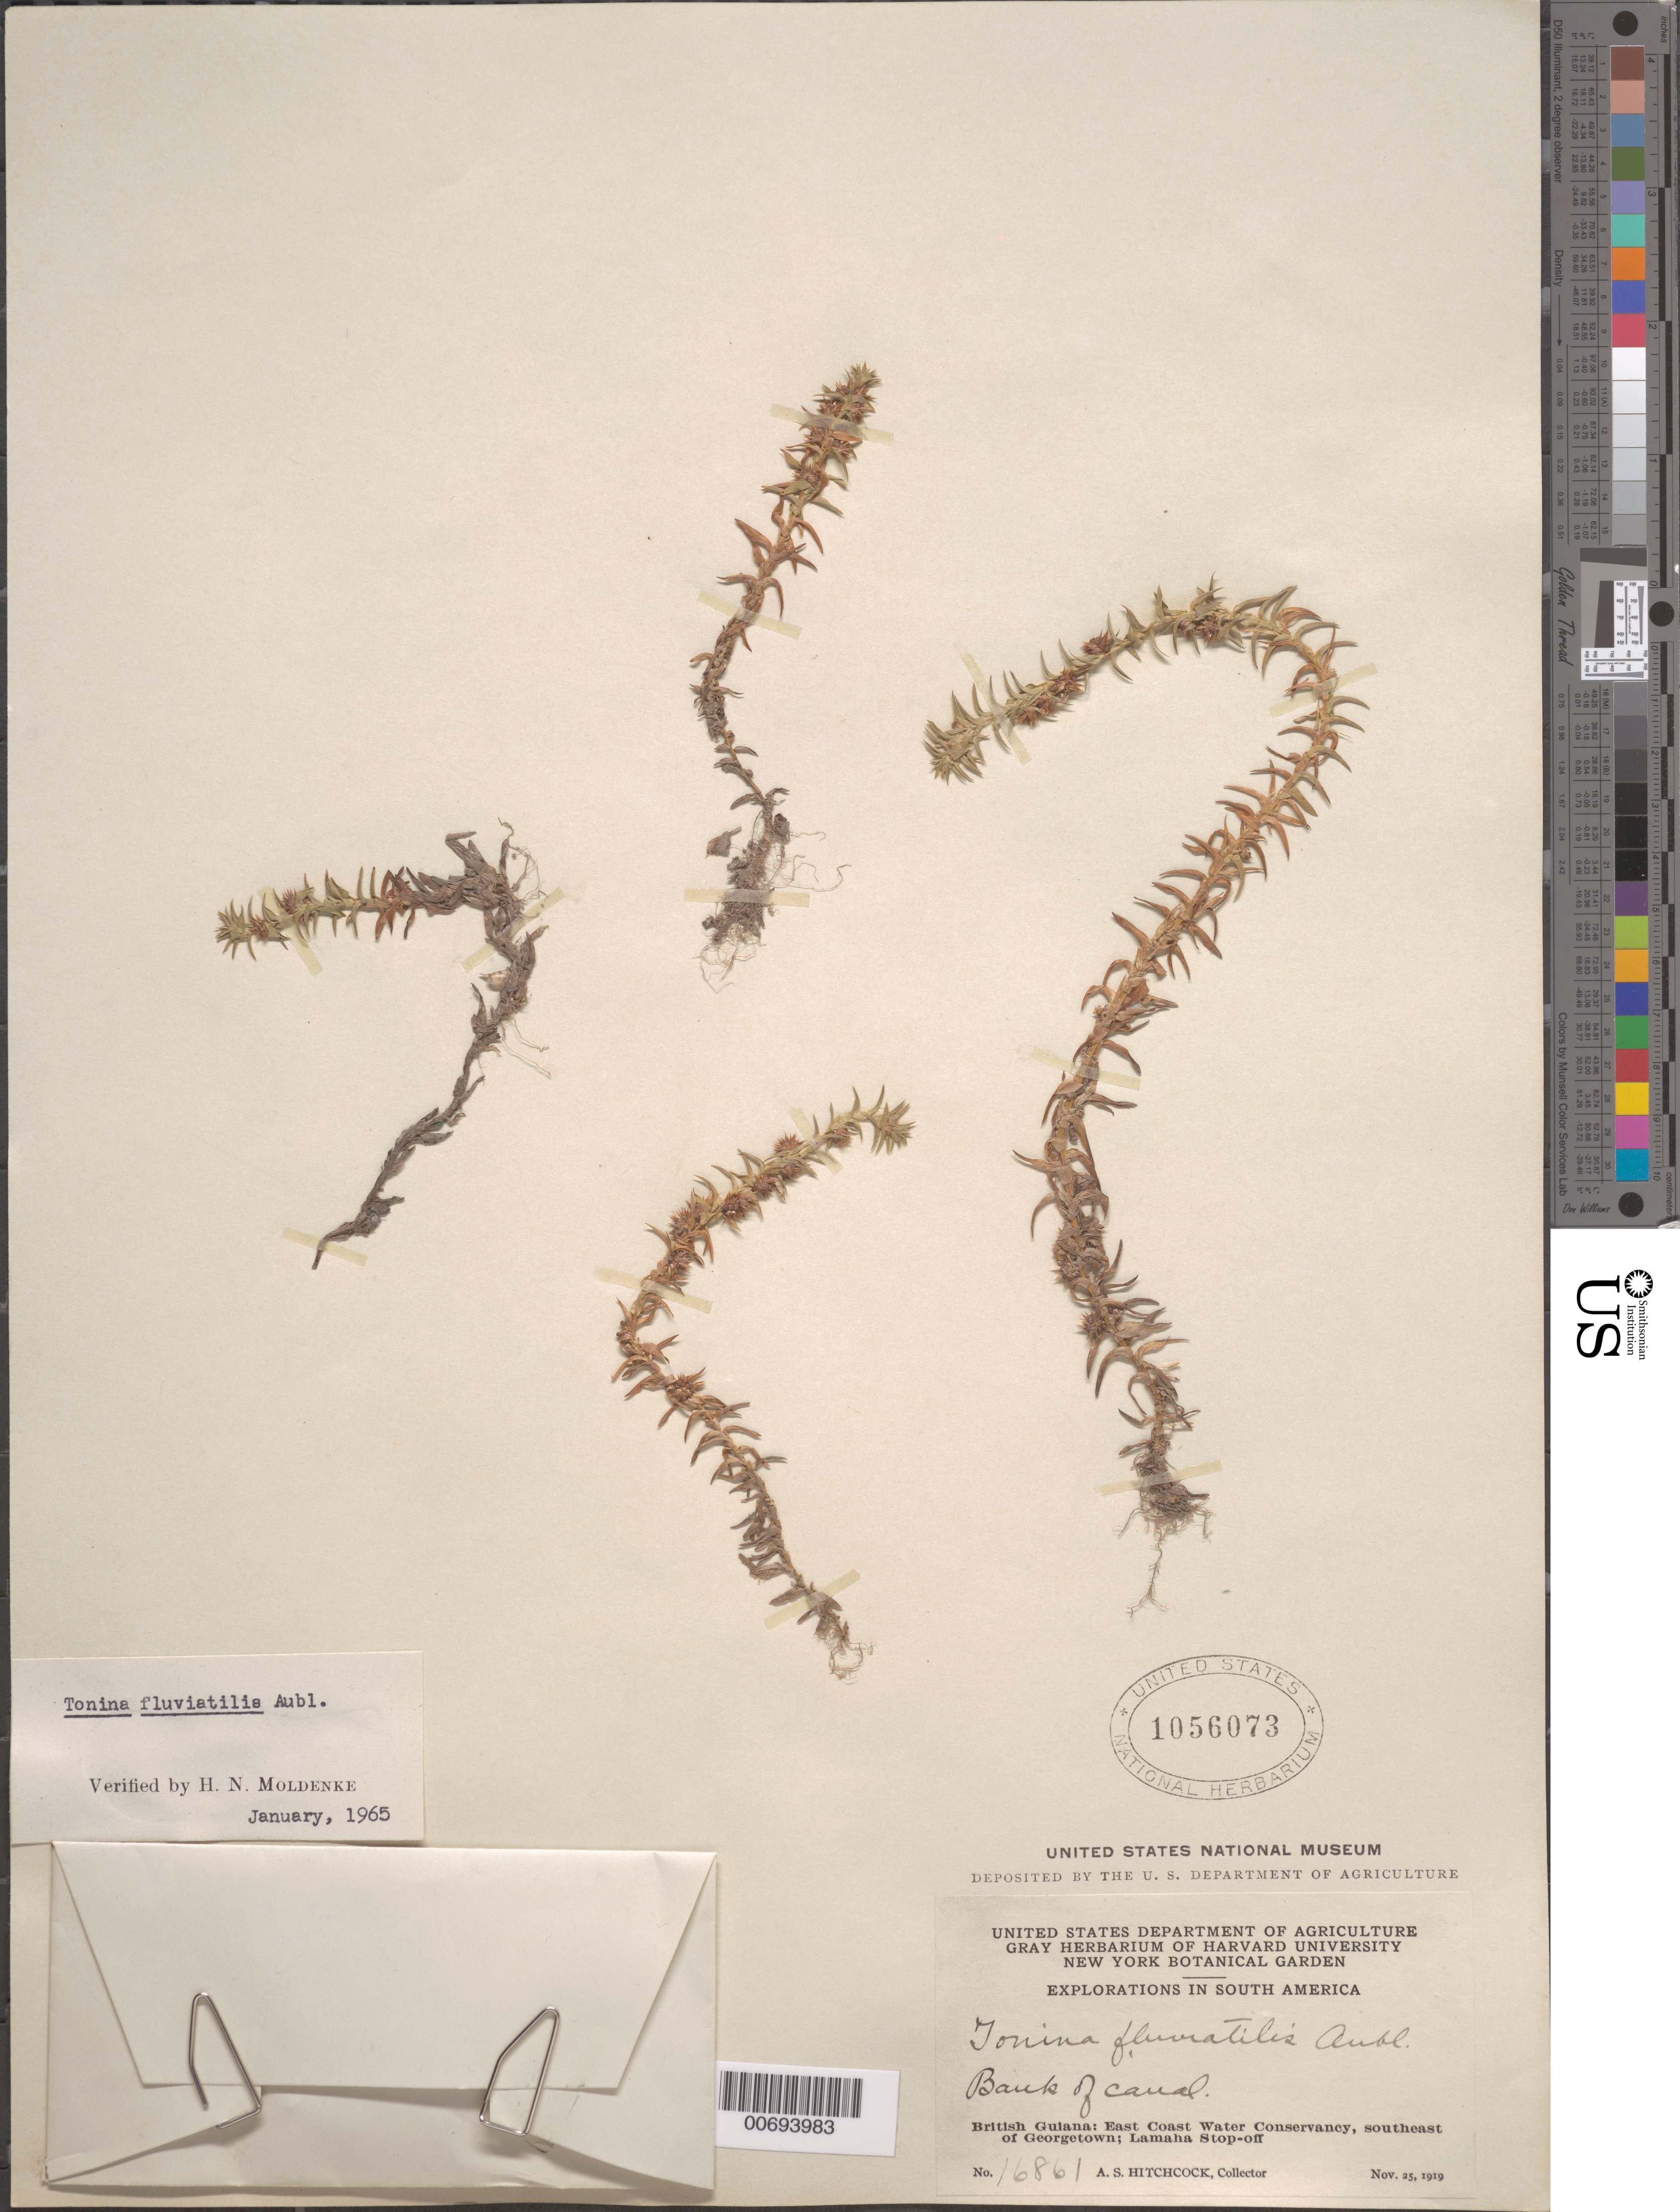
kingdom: Plantae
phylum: Tracheophyta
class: Liliopsida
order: Poales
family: Eriocaulaceae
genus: Tonina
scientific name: Tonina fluviatilis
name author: Aubl.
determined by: Moldenke, H. N.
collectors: A. S. Hitchcock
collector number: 16861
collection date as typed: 25-Nov-19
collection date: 1919-11-25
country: Guyana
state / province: Demerara-Mahaica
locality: Lamaha Stop-Off, Georgetown, SE of, East Coast Water Conservancy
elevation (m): -2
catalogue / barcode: US 1056073